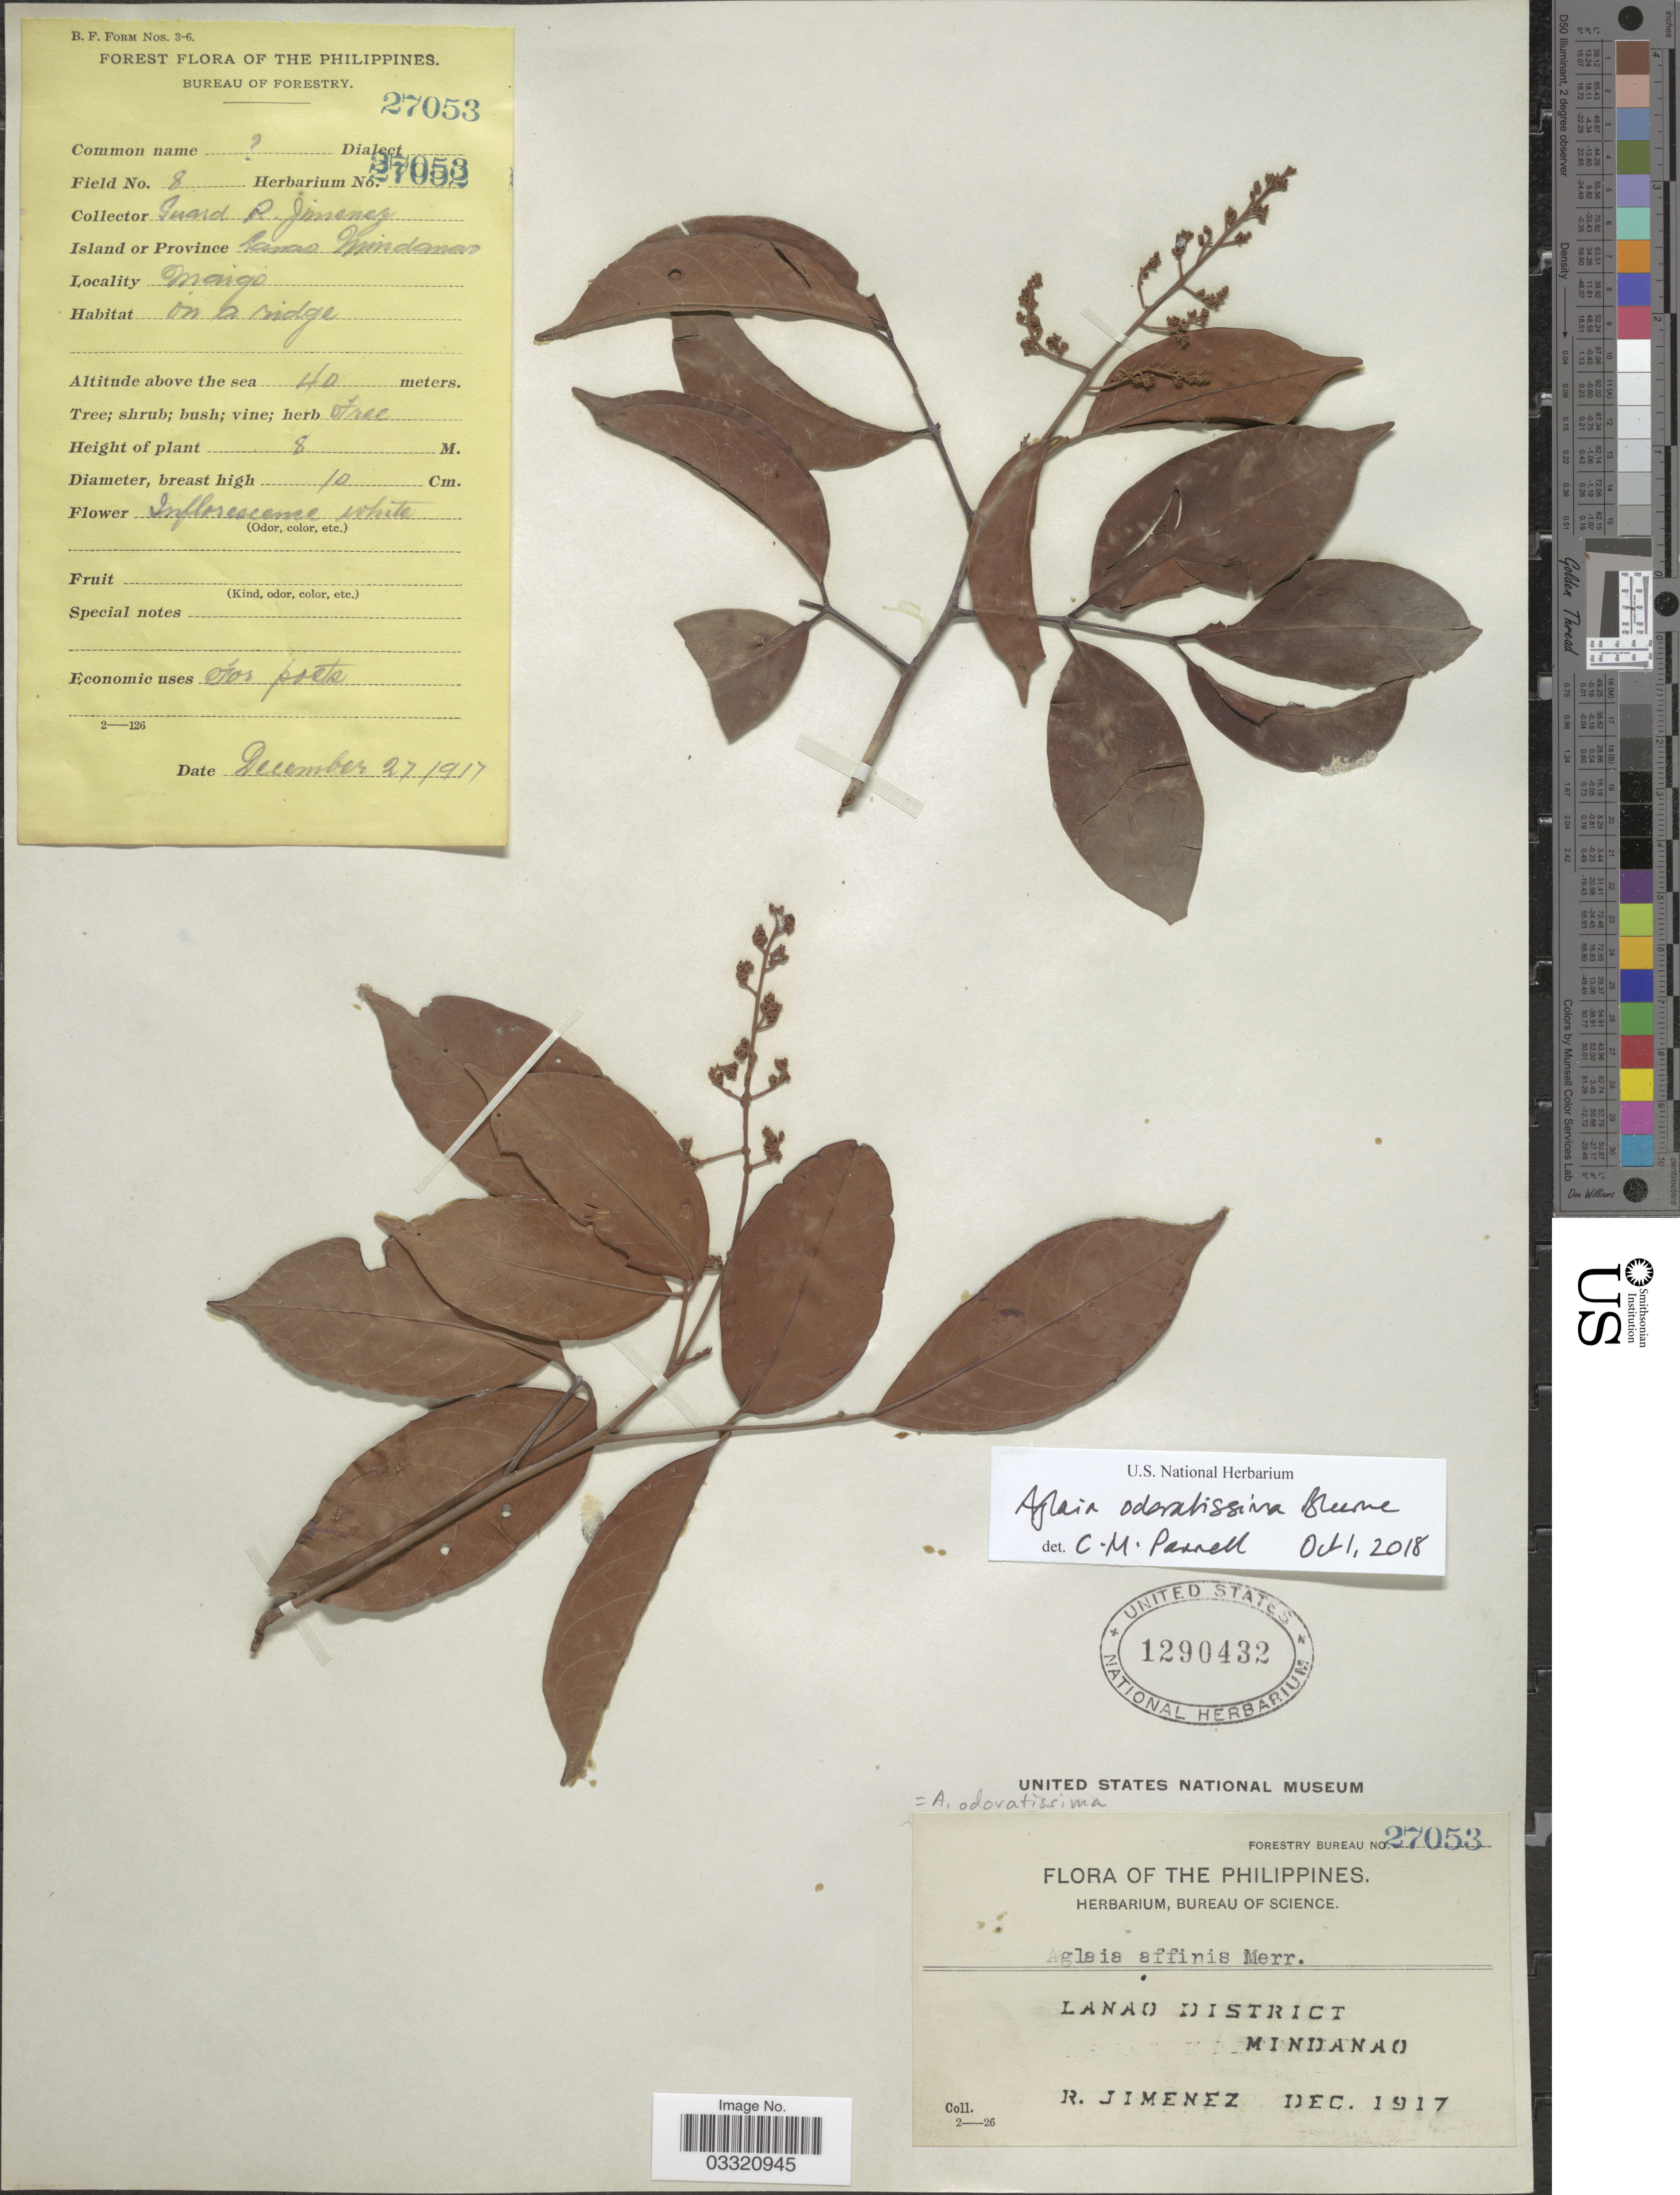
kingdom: Plantae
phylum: Tracheophyta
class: Magnoliopsida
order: Sapindales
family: Meliaceae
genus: Aglaia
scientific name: Aglaia odoratissima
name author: Blume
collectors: R. Jimenez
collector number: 8/Forestry Bureau 27053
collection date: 1917-12-27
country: Philippines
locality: Lanao District. Mindanao. Island or Province Lanao Mindanao. Maigo.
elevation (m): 40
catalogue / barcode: US 1290432